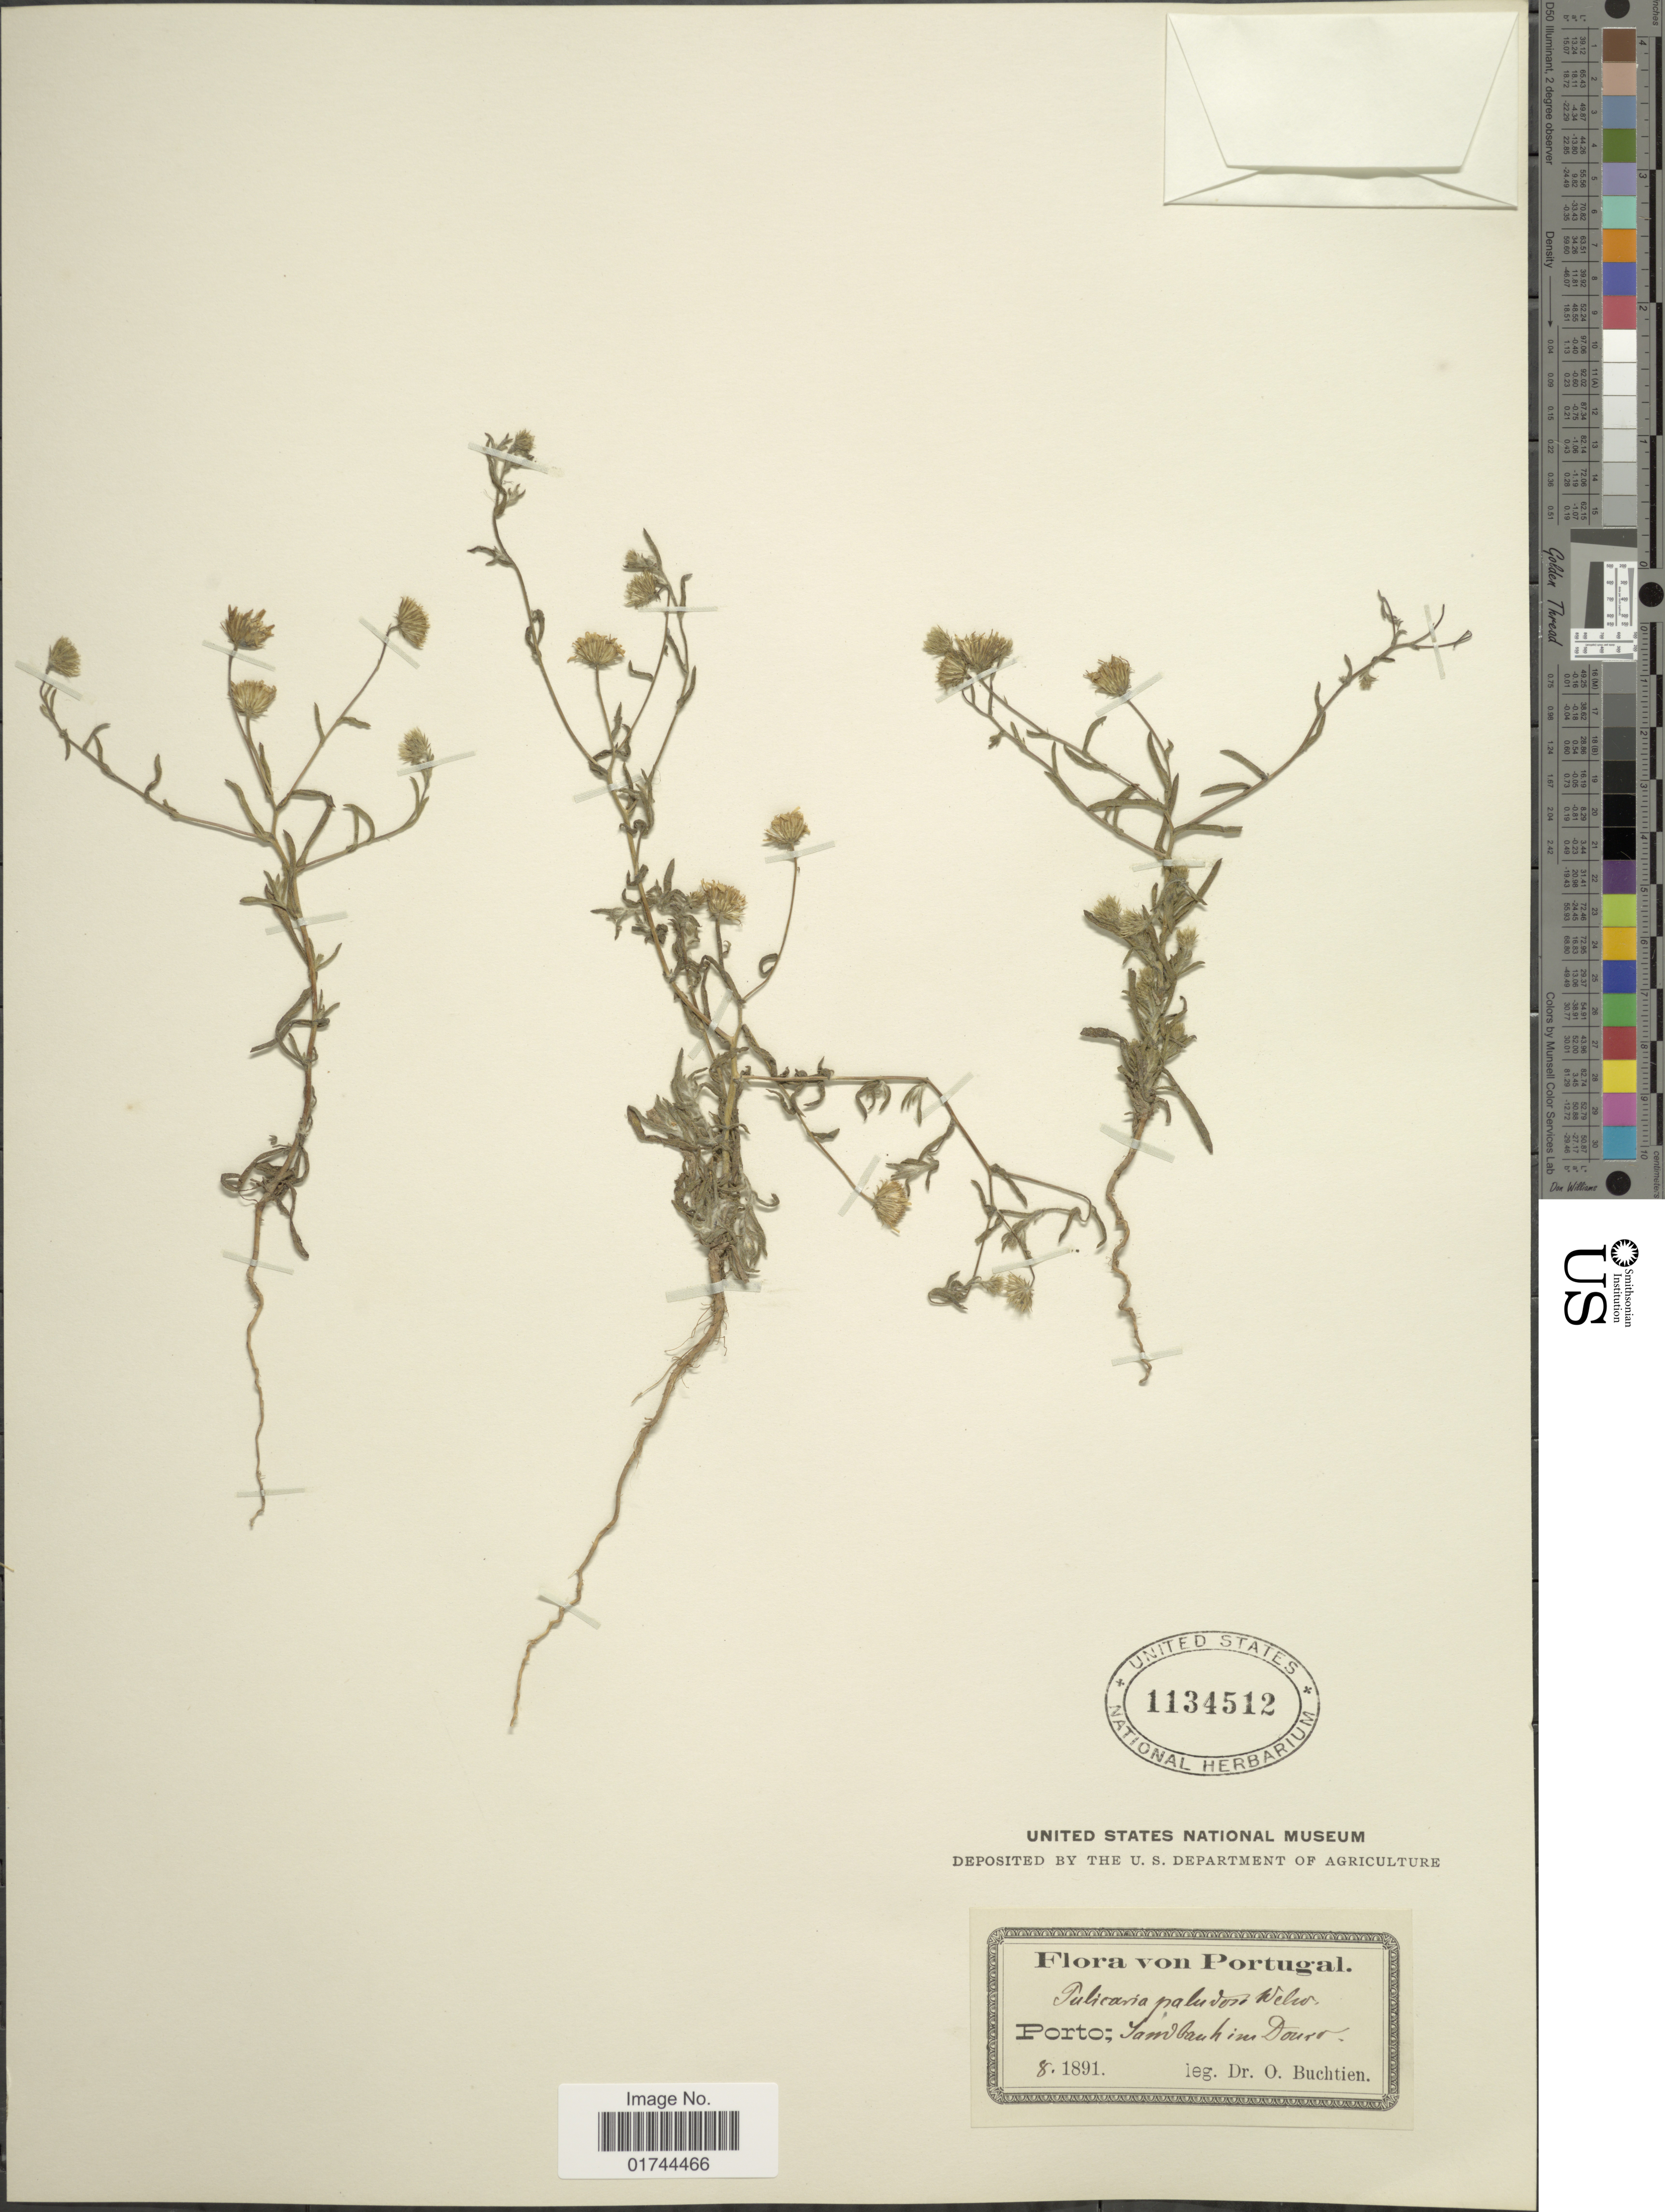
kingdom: Plantae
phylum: Tracheophyta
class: Magnoliopsida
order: Asterales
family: Asteraceae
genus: Pulicaria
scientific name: Pulicaria paludosa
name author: Welw. ex Nyman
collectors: O. Buchtien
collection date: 1891-08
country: Portugal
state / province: Porto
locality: Sambach in Douro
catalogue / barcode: US 1134512